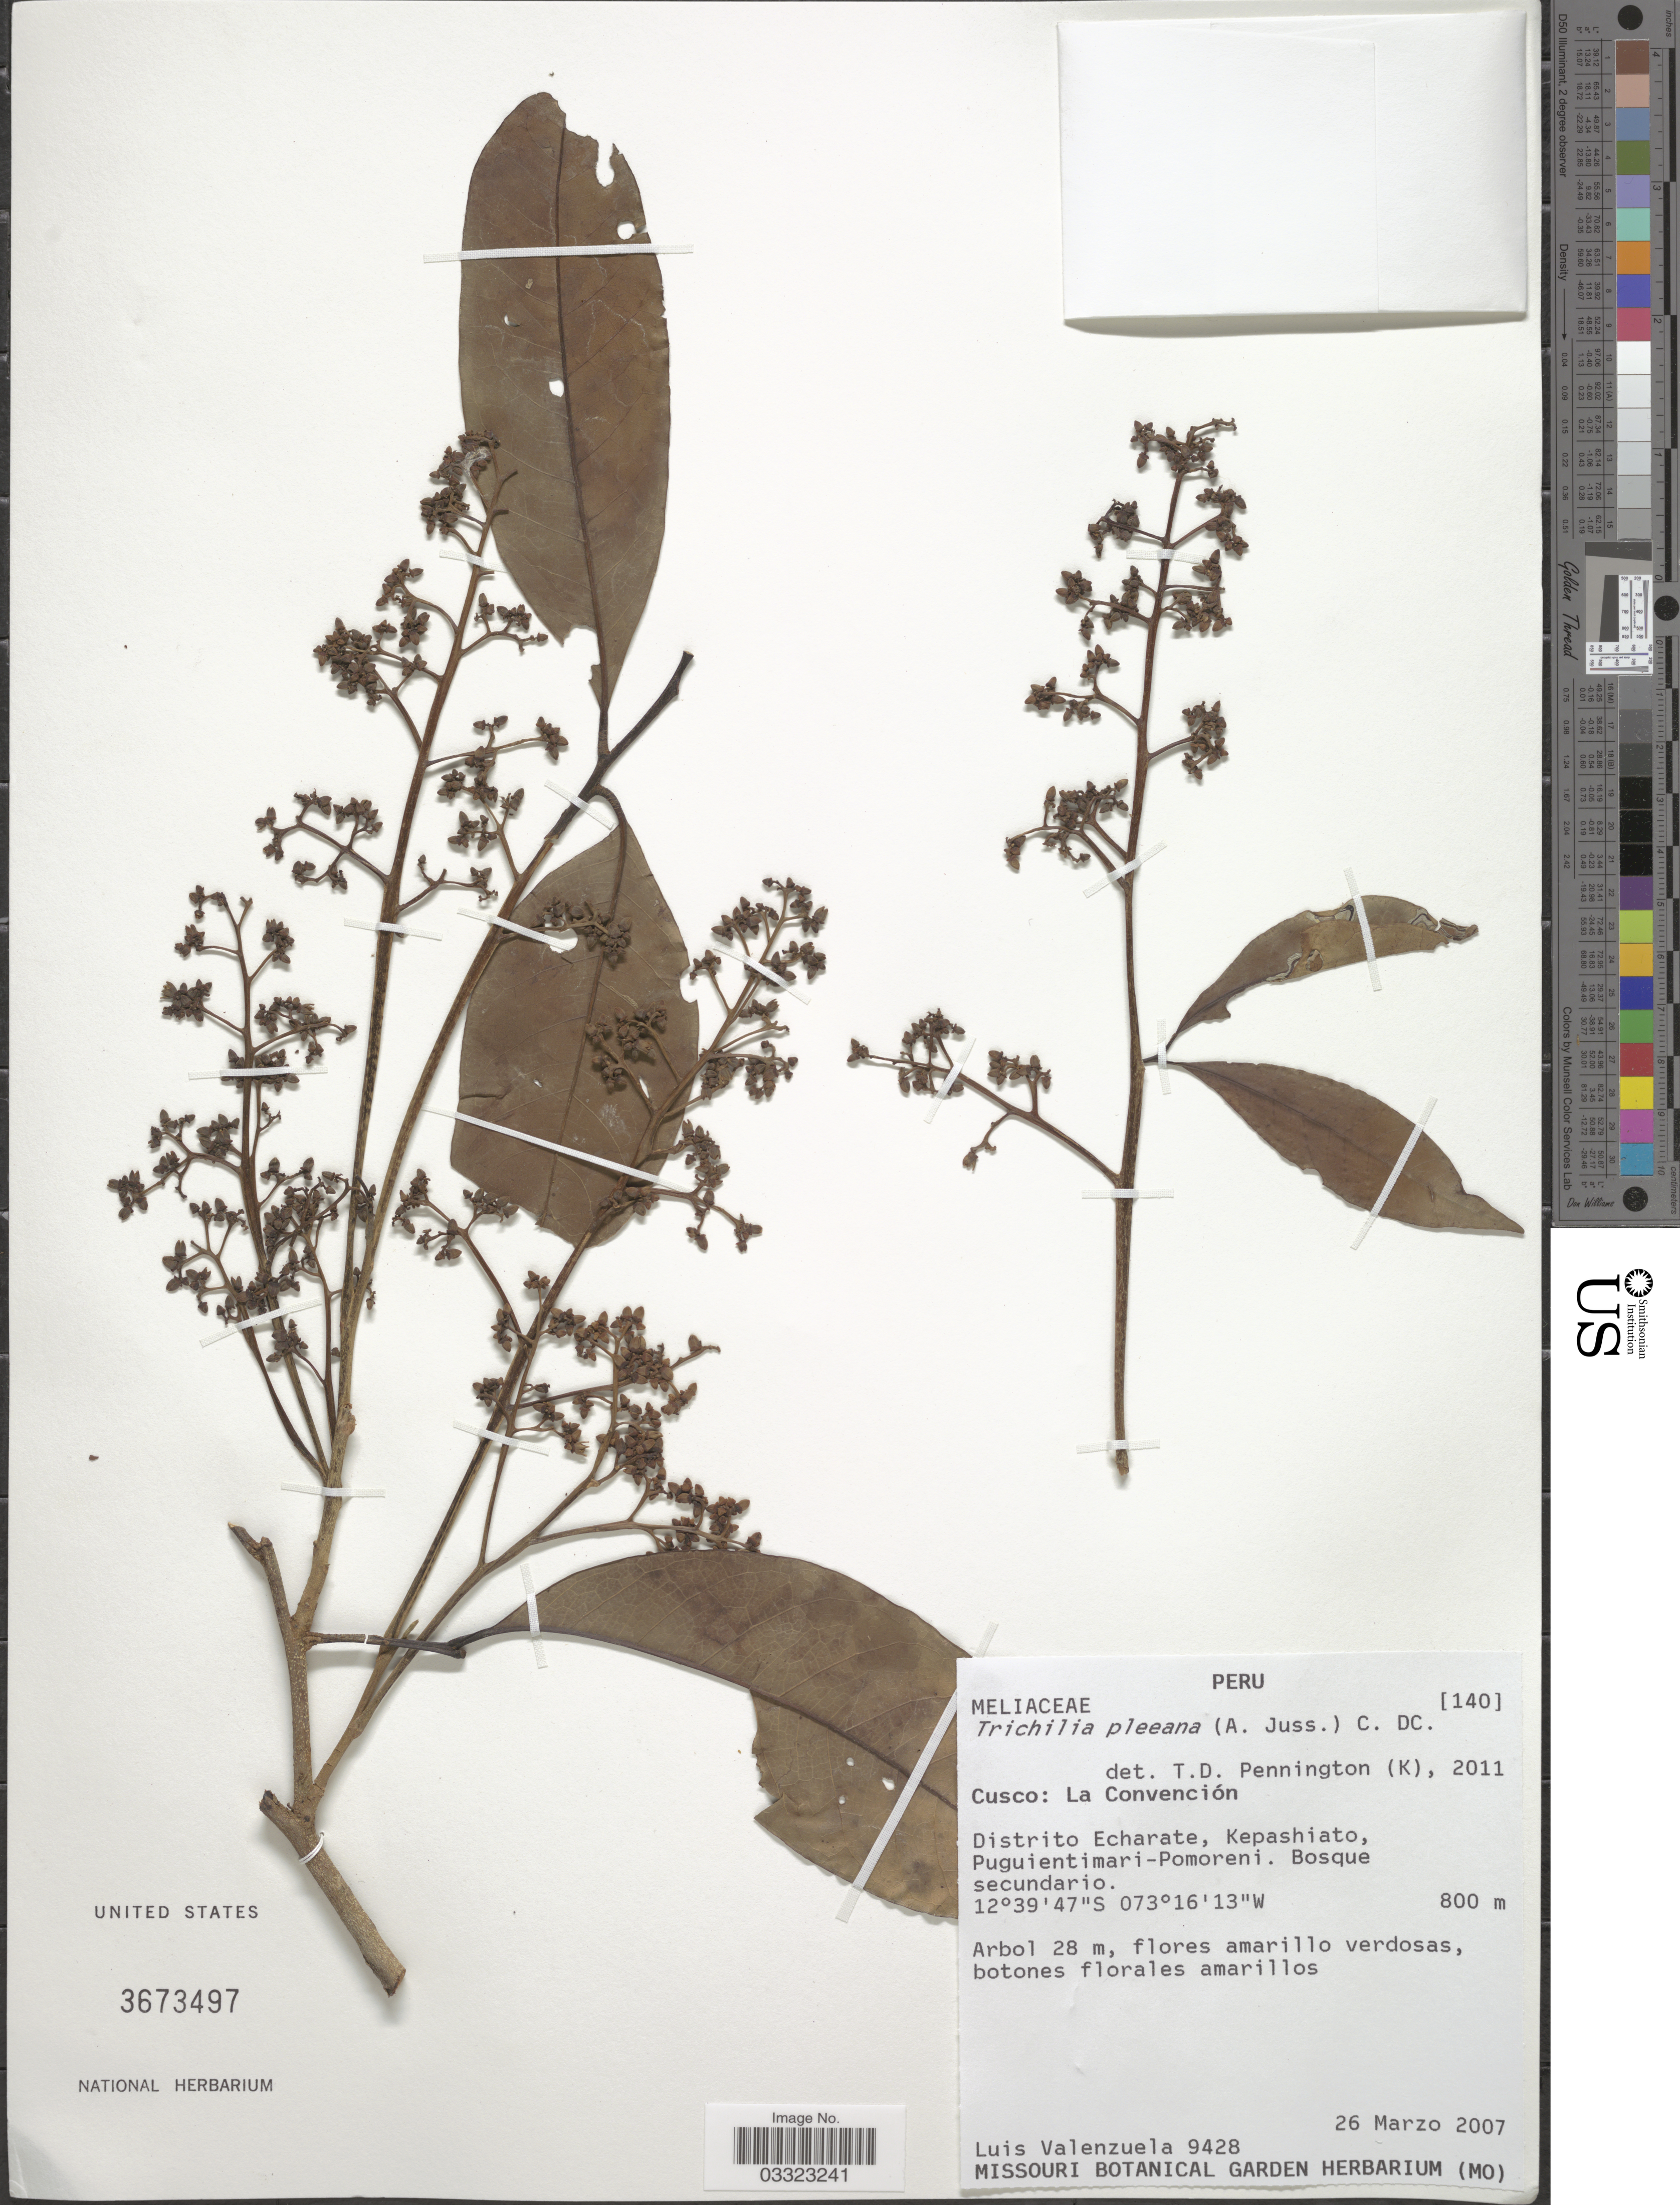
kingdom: Plantae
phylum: Tracheophyta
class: Magnoliopsida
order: Sapindales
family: Meliaceae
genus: Trichilia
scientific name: Trichilia pleeana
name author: (A. Juss.) C. DC.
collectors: L. Valenzuela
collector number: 9428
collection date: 2007-03-26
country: Peru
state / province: Cusco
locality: La Convención. Distrito Echarate, Kepashiato, Puguientimari-Pomoreni.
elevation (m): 800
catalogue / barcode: US 3673497